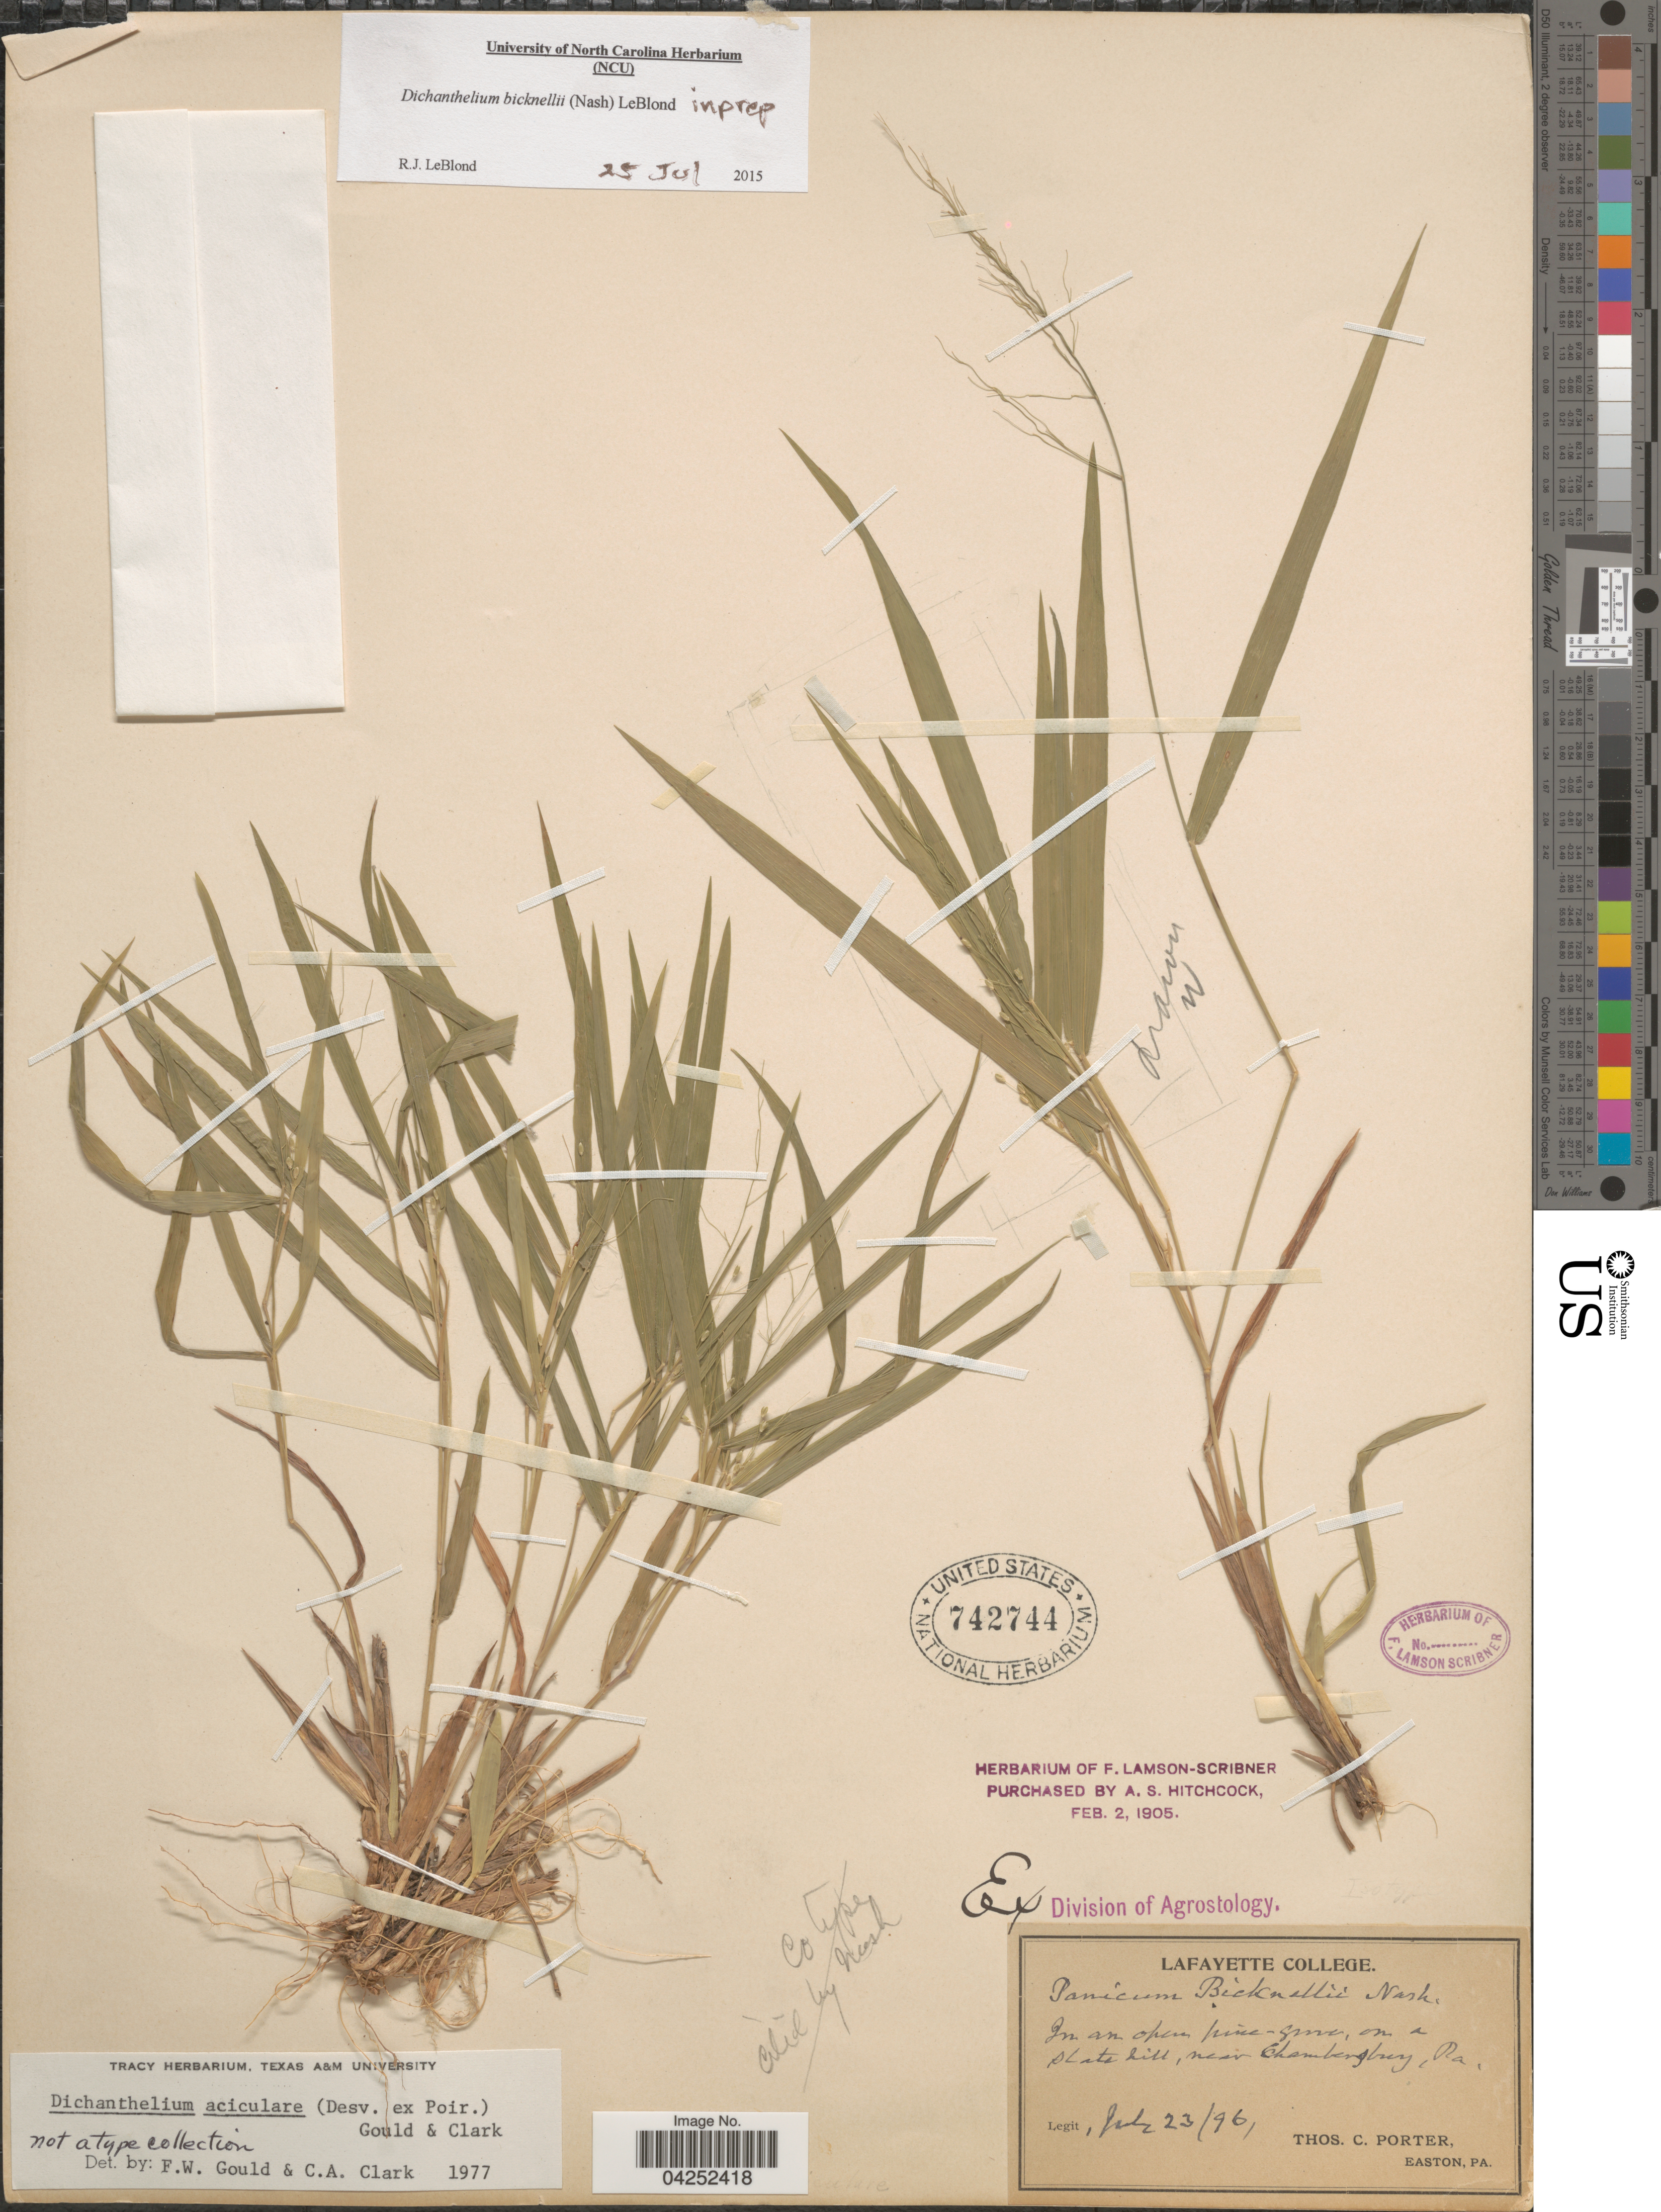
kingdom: Plantae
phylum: Tracheophyta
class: Liliopsida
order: Poales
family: Poaceae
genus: Dichanthelium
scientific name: Dichanthelium bicknellii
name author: (Nash) LeBlond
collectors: T. Porter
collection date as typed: Transcribed d/m/y: 23/7/96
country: United States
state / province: Pennsylvania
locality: On a state hill, near Chambersburg.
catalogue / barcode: US 742744